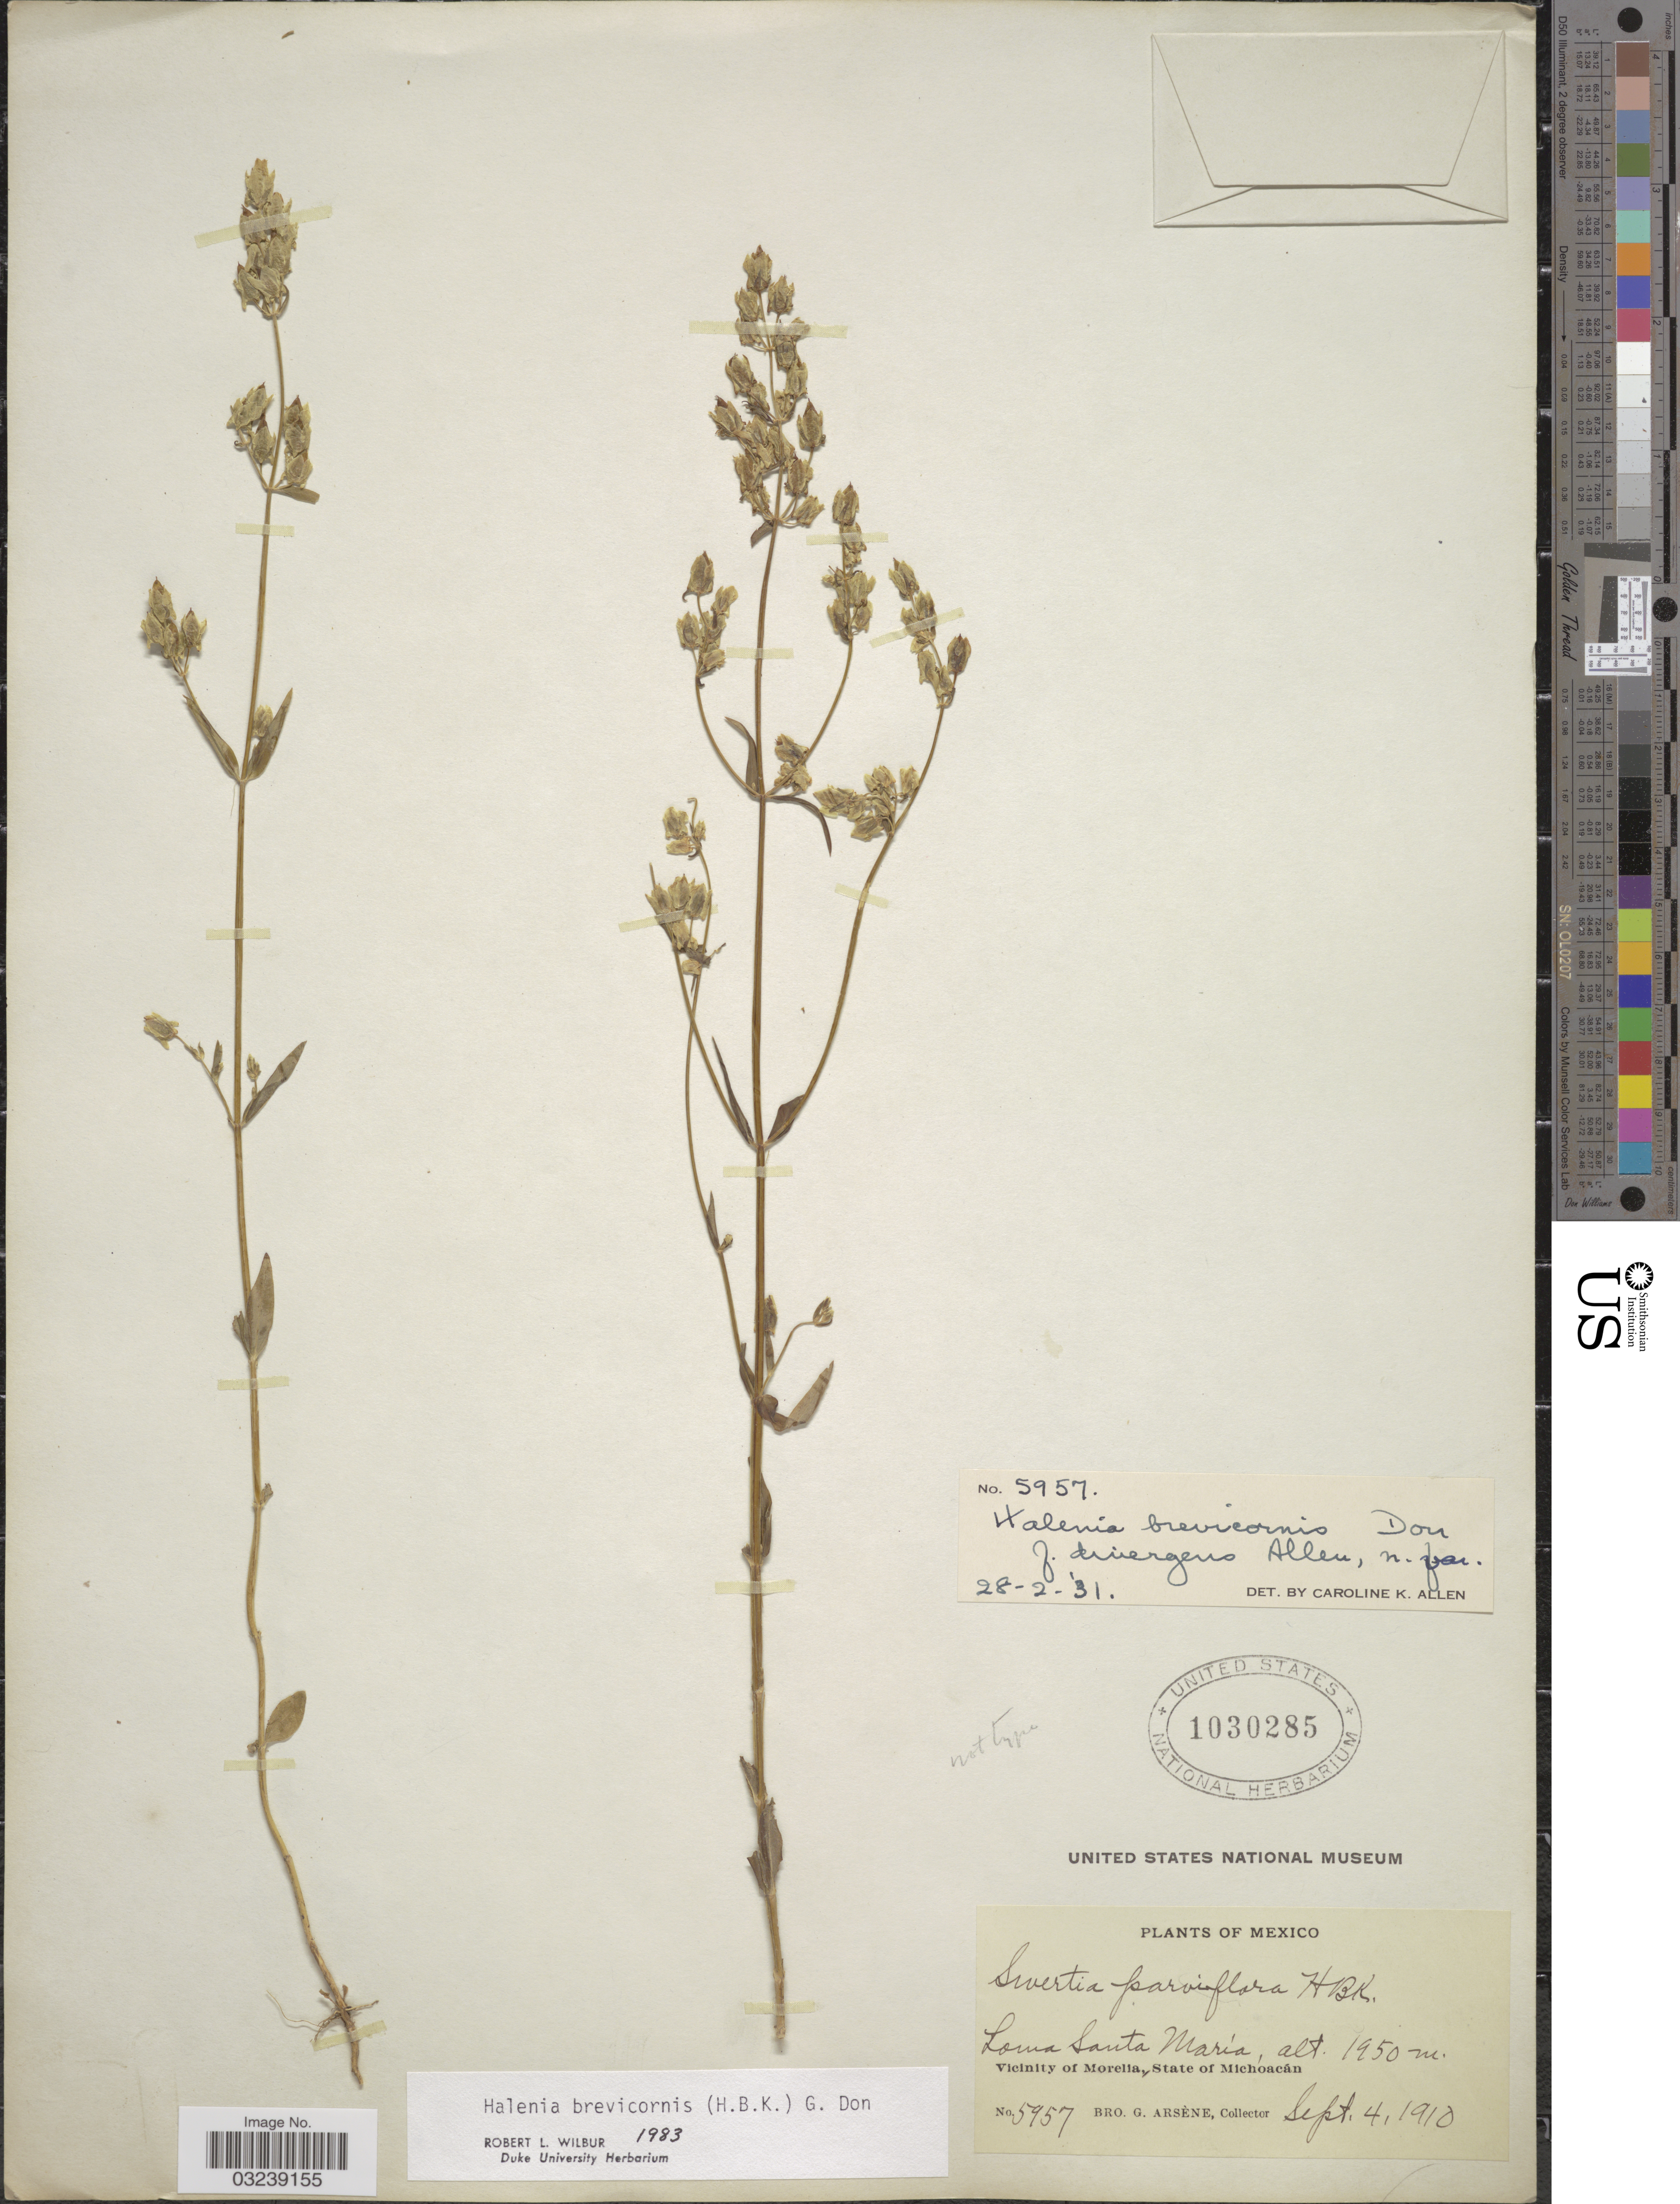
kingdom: Plantae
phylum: Tracheophyta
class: Magnoliopsida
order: Gentianales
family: Gentianaceae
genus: Halenia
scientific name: Halenia brevicornis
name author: (Kunth) G. Don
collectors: Bro. G. Arsène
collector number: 5957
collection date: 1910-09-04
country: Mexico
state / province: Michoacán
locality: Loma Santa María. Vicinity of Morelia.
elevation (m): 1950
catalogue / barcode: US 1030285